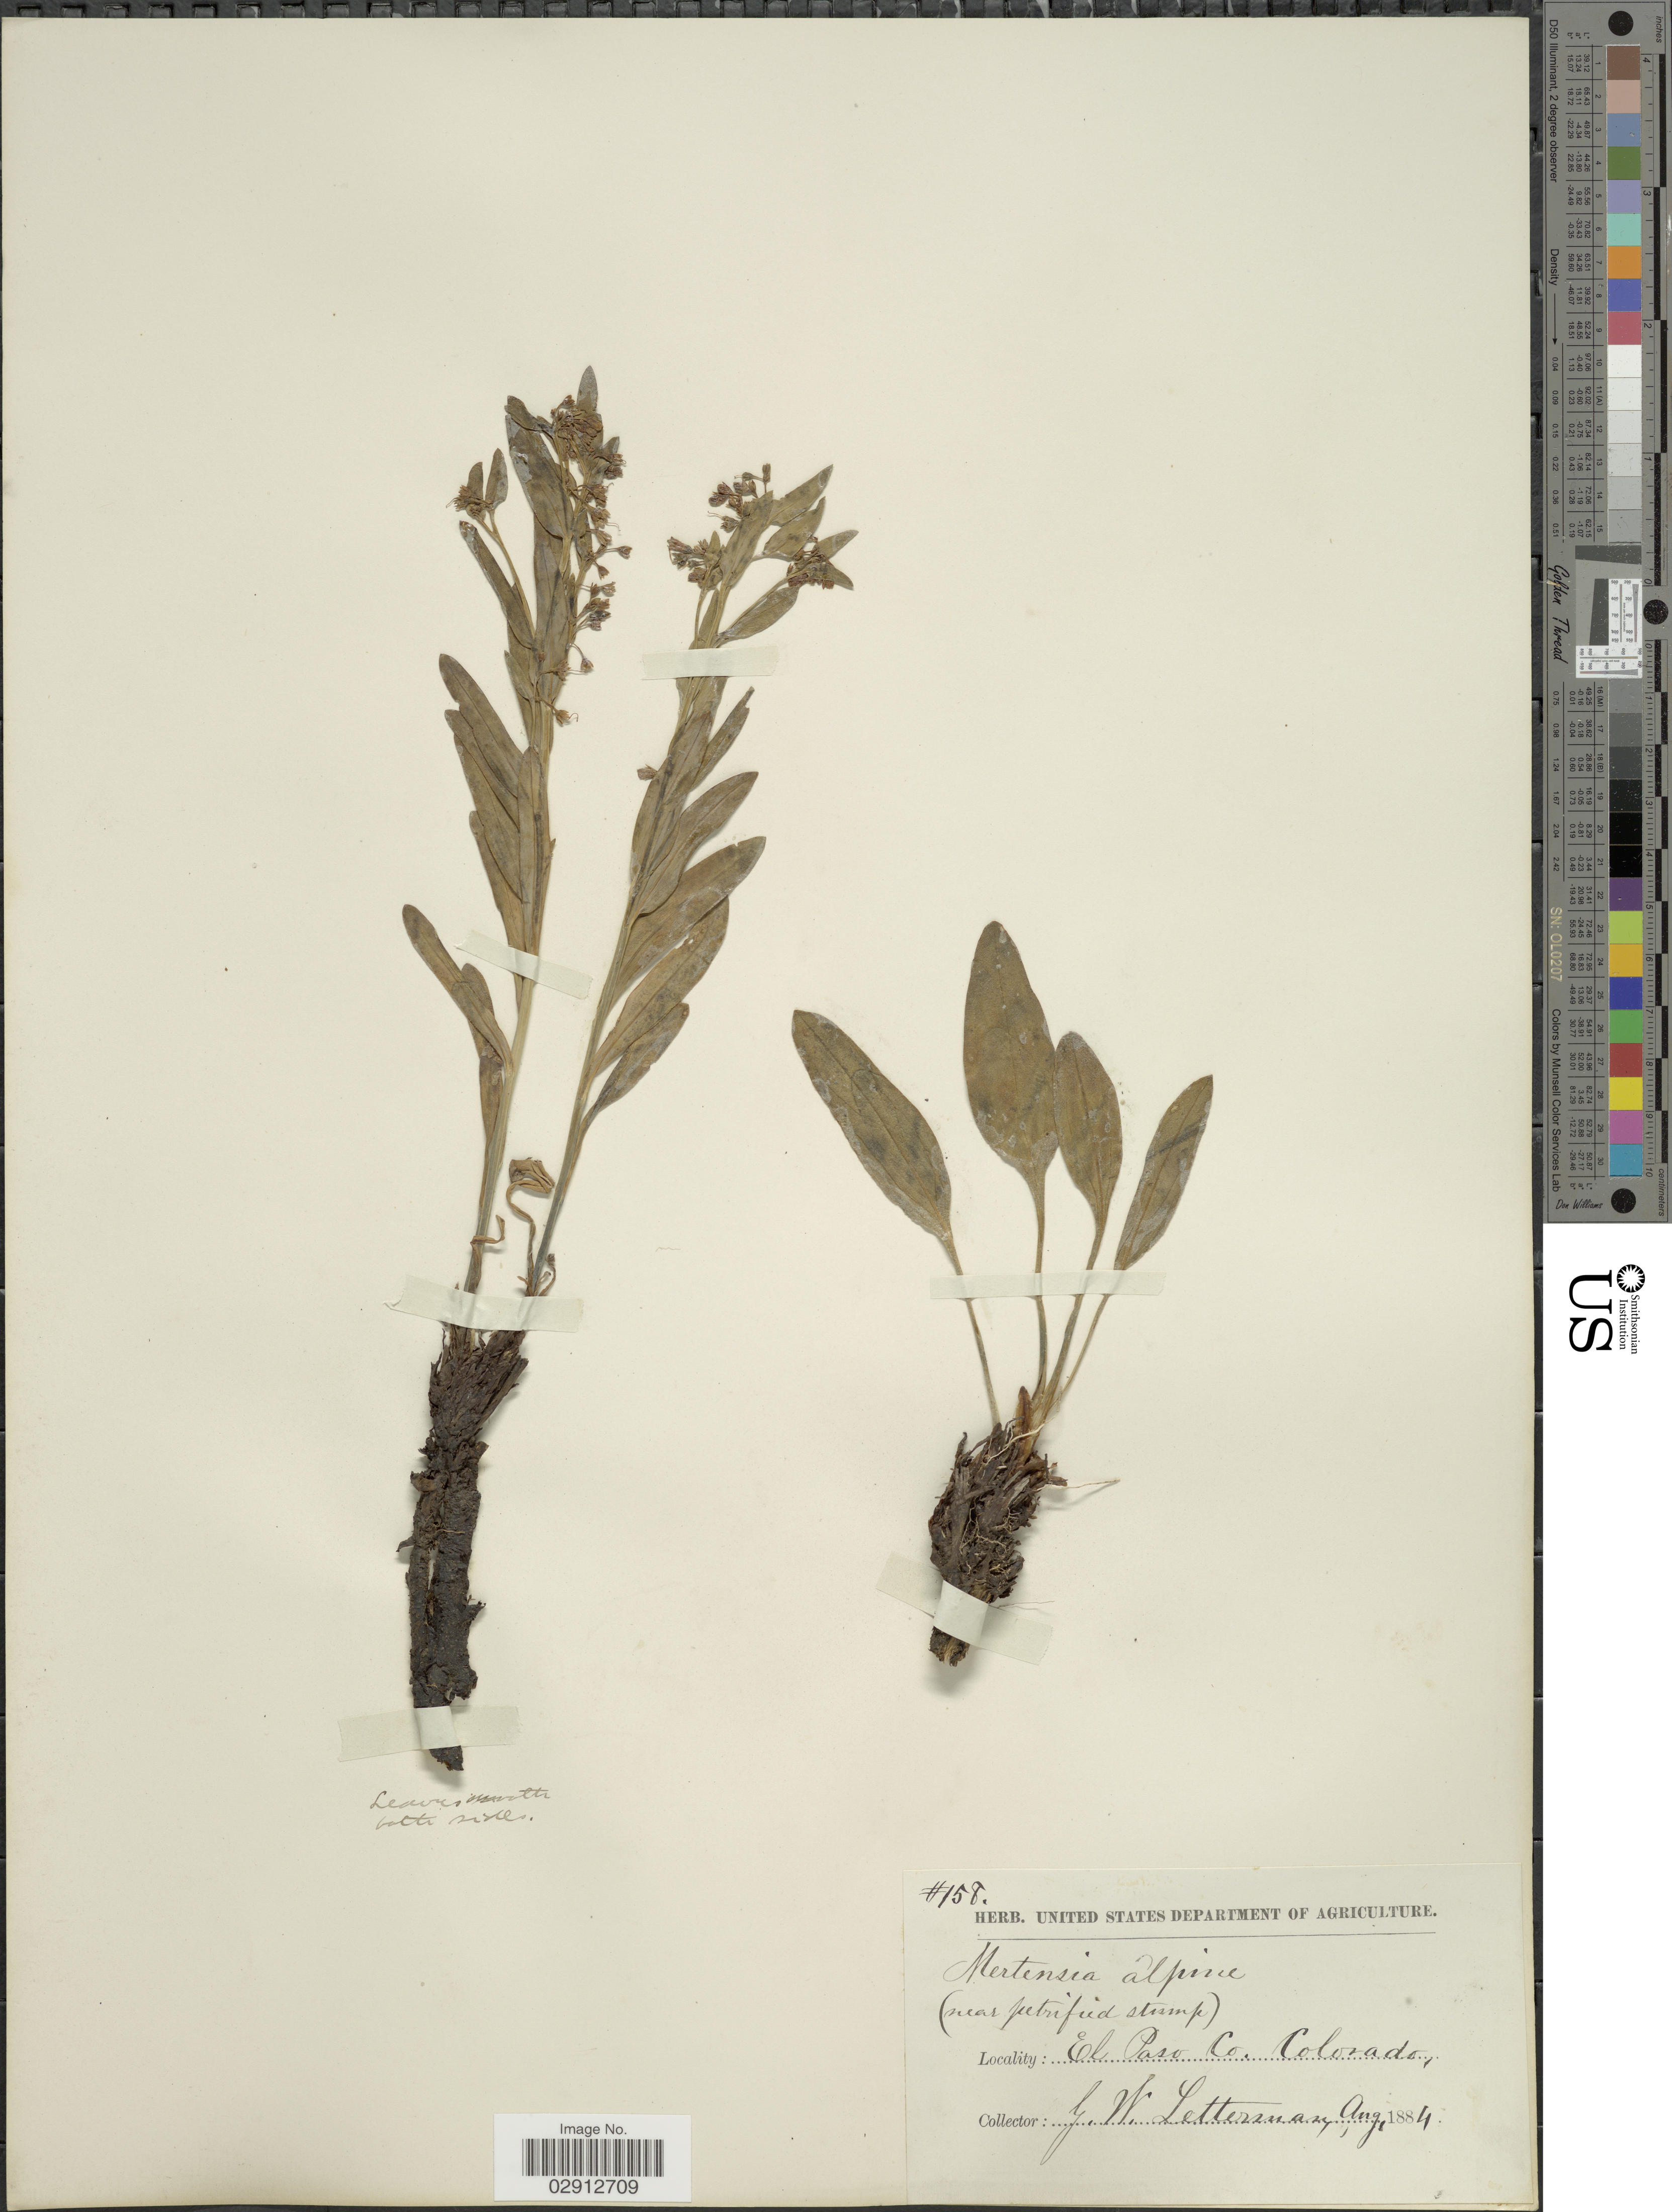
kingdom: Plantae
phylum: Tracheophyta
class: Magnoliopsida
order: Boraginales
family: Boraginaceae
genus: Mertensia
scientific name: Mertensia lanceolata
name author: (Pursh) DC. ex A. DC.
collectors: G. W. Letterman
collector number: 158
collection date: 1884-08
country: United States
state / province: Colorado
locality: El Paso Co.